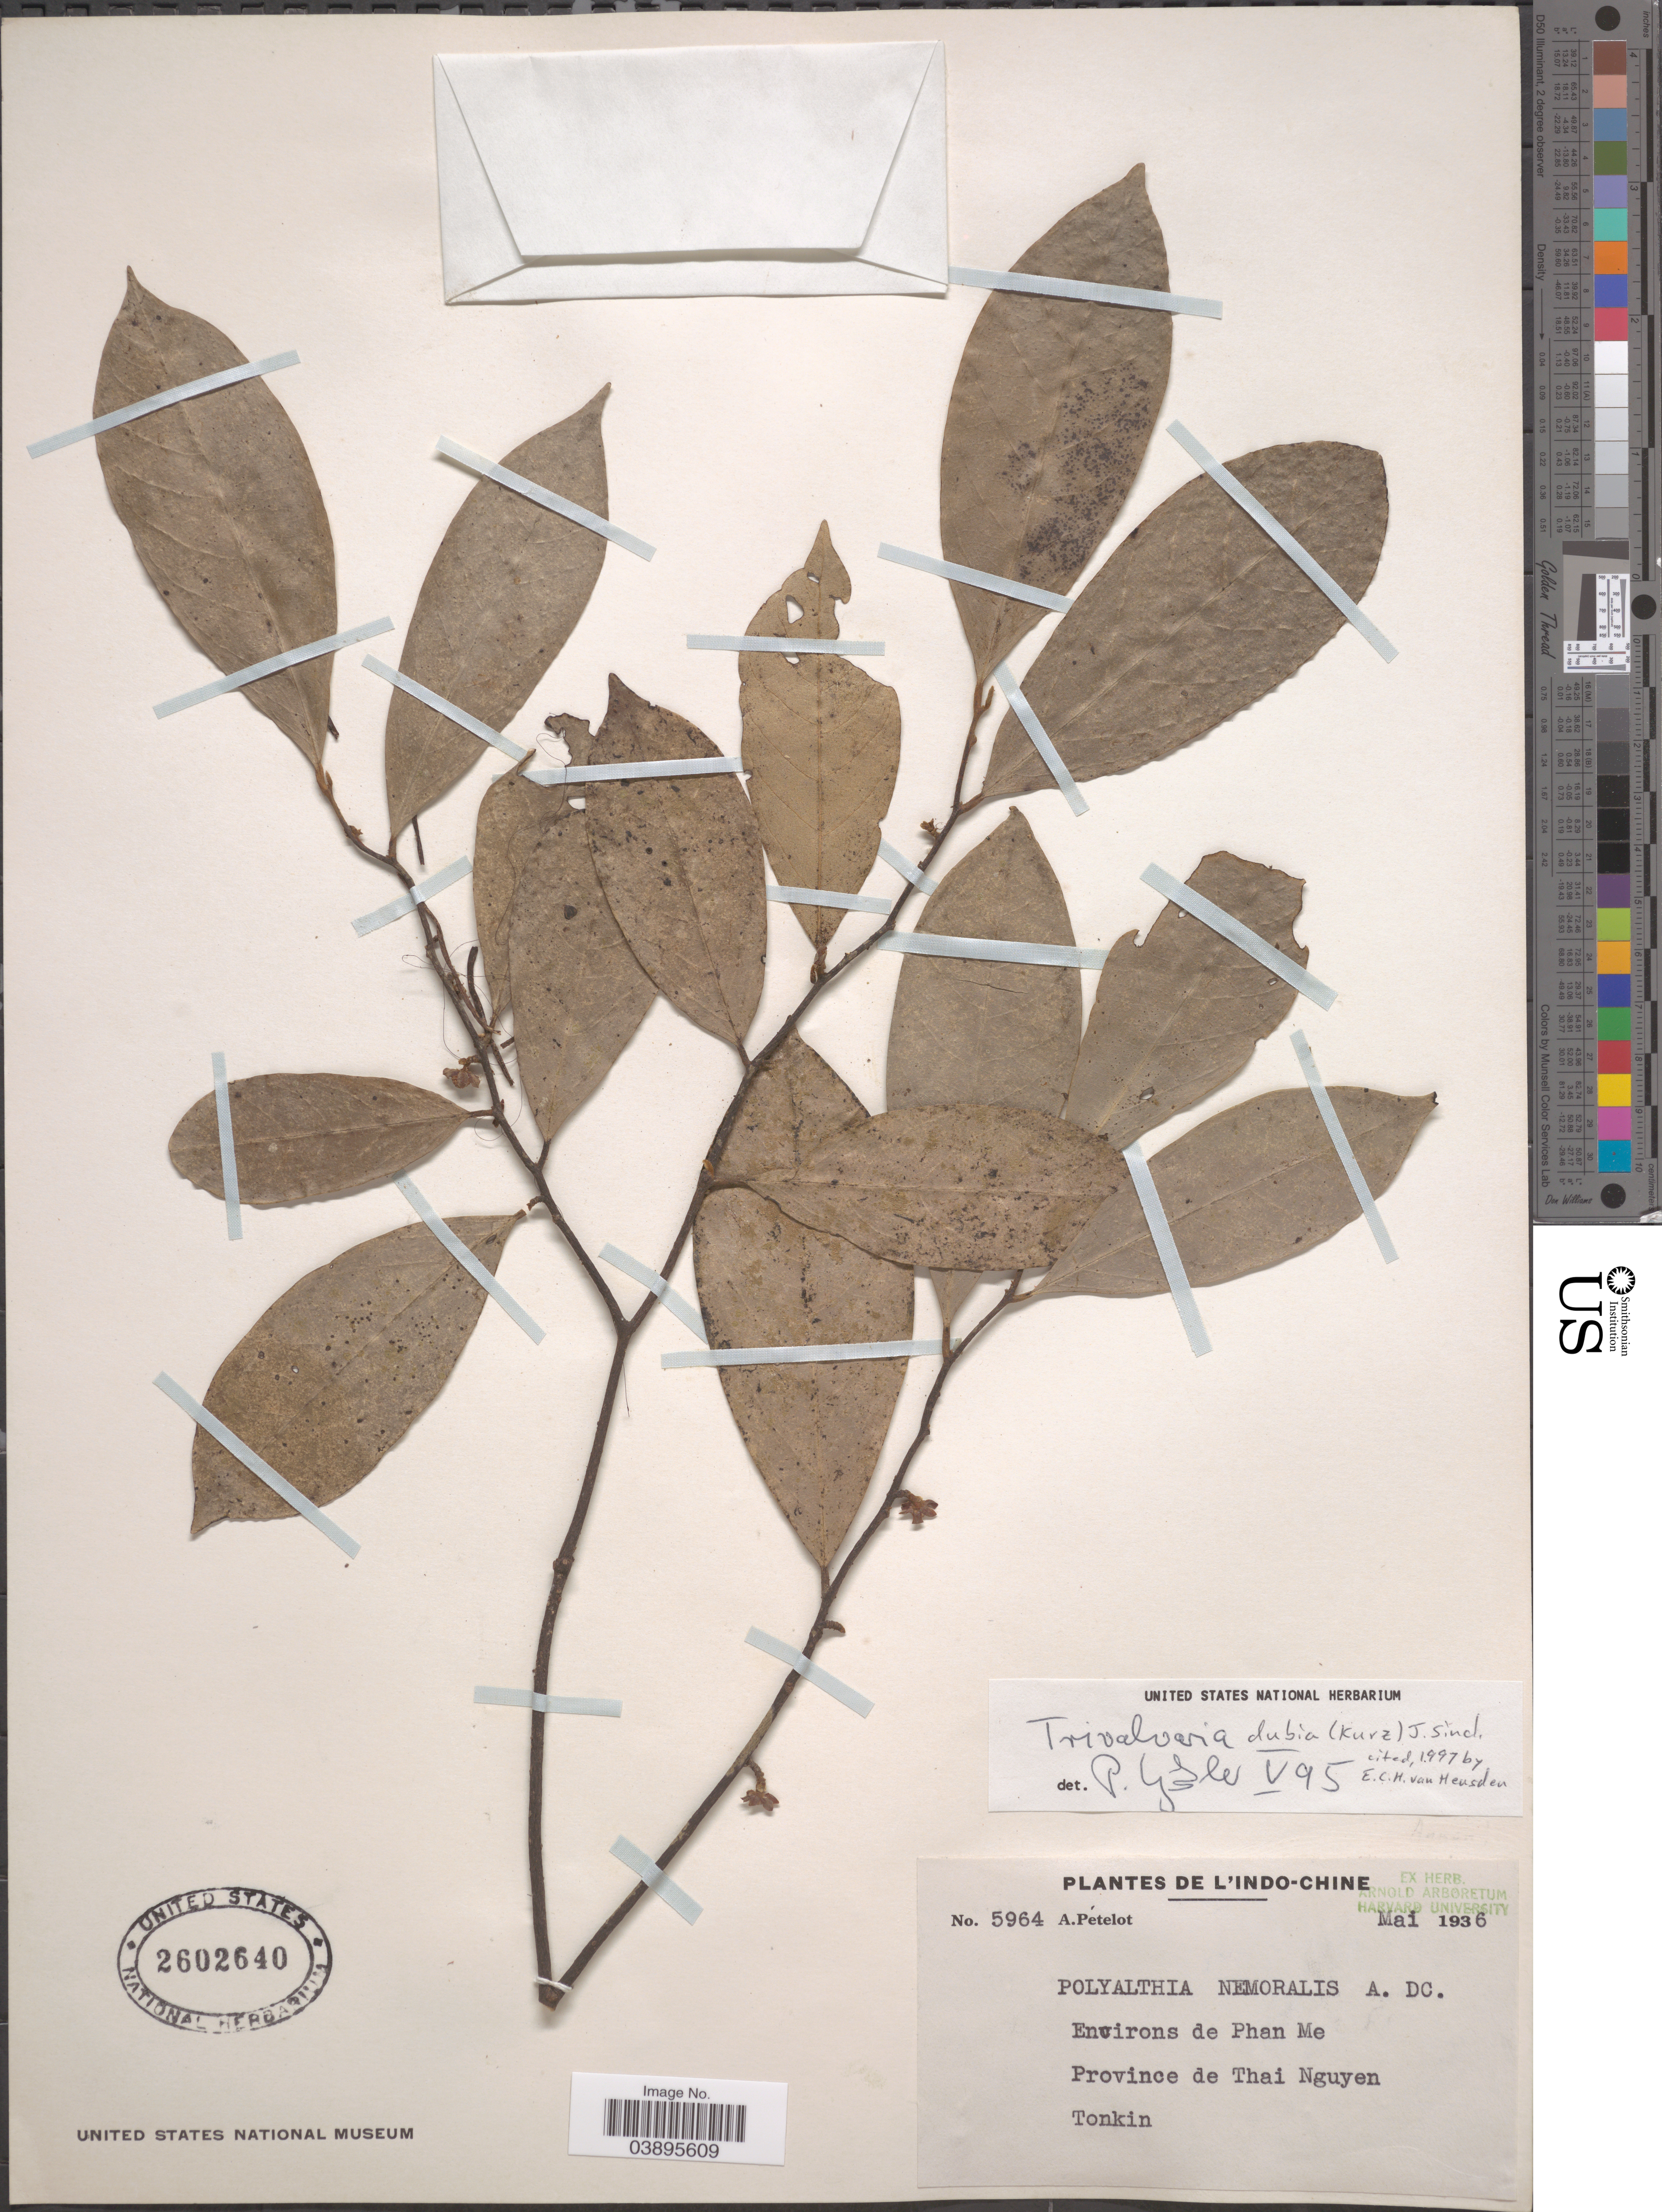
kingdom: Plantae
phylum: Tracheophyta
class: Magnoliopsida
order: Magnoliales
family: Annonaceae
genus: Trivalvaria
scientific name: Trivalvaria dubia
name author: (Kurz) J. Sincl.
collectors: A. Petelot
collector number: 5964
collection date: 1936-05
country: Vietnam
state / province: Thai Nguyen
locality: Environs de Phan Me. Tonkin.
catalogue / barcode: US 2602640